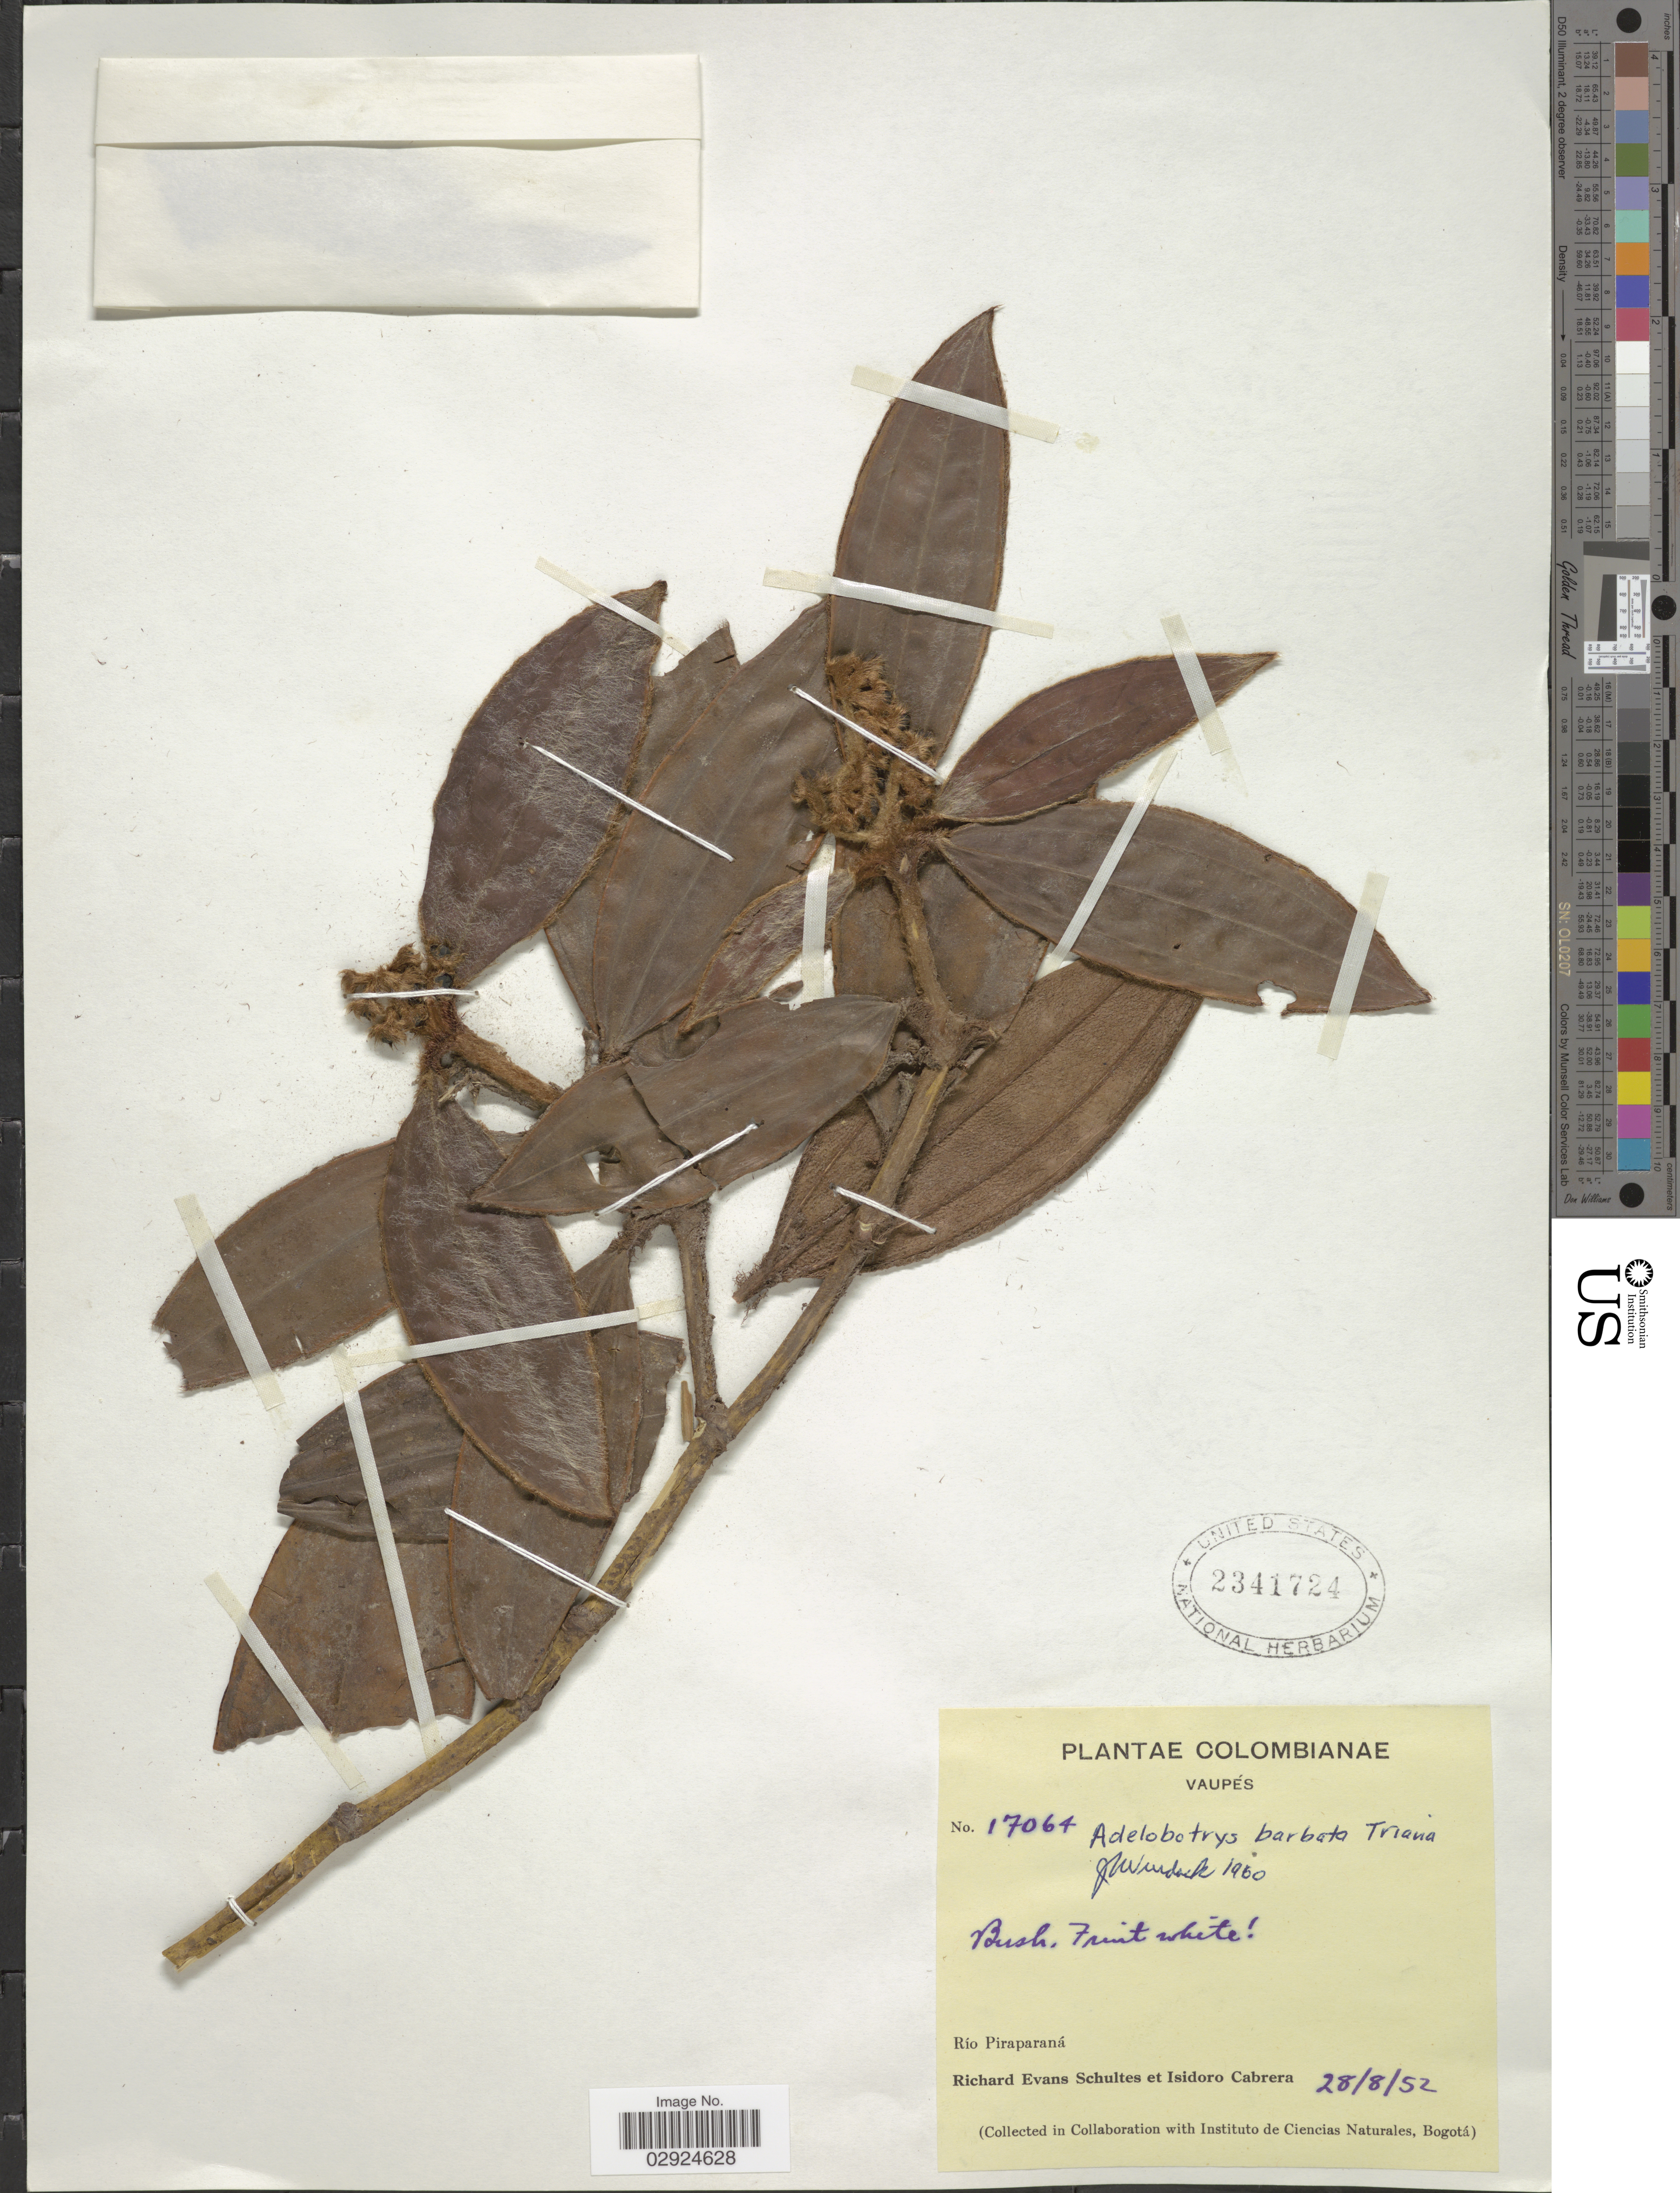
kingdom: Plantae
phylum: Tracheophyta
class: Magnoliopsida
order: Myrtales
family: Melastomataceae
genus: Adelobotrys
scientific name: Adelobotrys barbatus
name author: Triana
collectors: R. E. Schultes & I. Cabrera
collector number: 17064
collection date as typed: Transcribed d/m/y: 28/8/52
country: Colombia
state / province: Vaupés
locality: Río Piraparaná.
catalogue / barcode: US 2341724